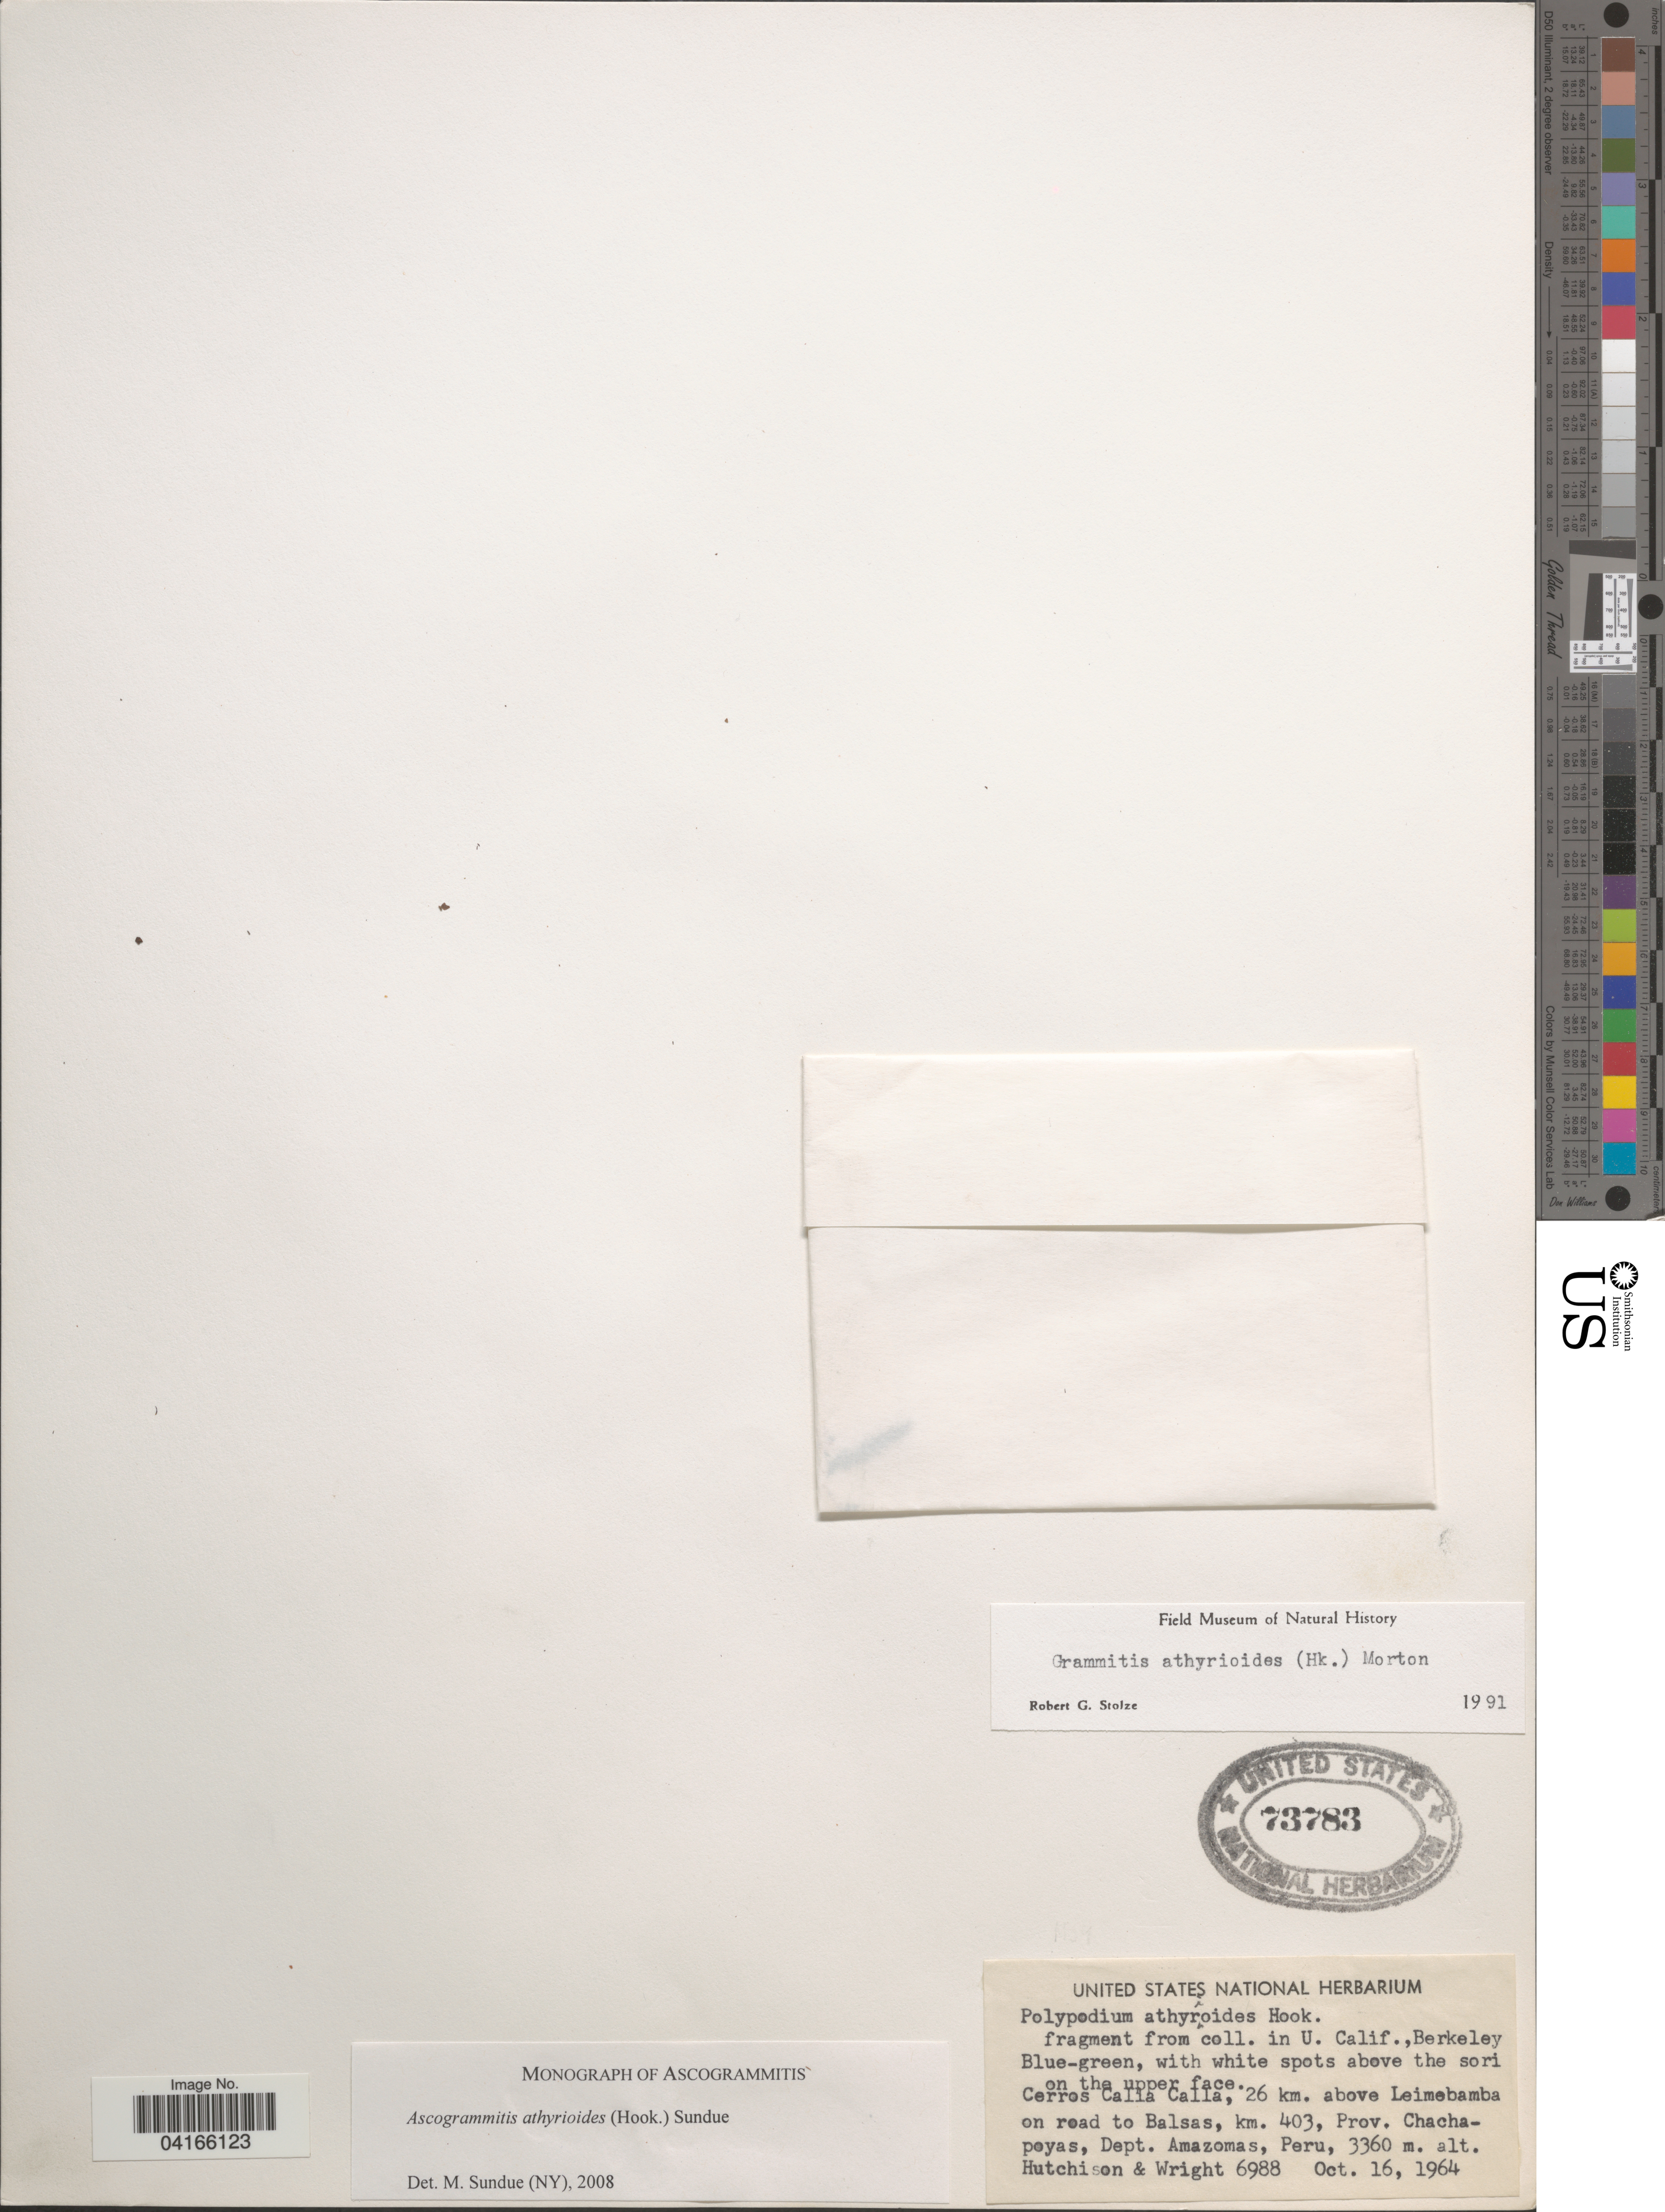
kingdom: Plantae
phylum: Tracheophyta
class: Polypodiopsida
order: Polypodiales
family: Polypodiaceae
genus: Ascogrammitis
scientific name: Ascogrammitis athyrioides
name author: (Hook.) Sundue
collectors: -- Hutchison & Wright, --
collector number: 6988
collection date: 1964-10-16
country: Peru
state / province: Amazonas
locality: Cerros Calla Calla, 26 km. above Leimebamba on road to Balsas, km. 403, Prov. Chachapoyas, Dept. Amazomas.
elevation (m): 3360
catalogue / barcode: US 73783